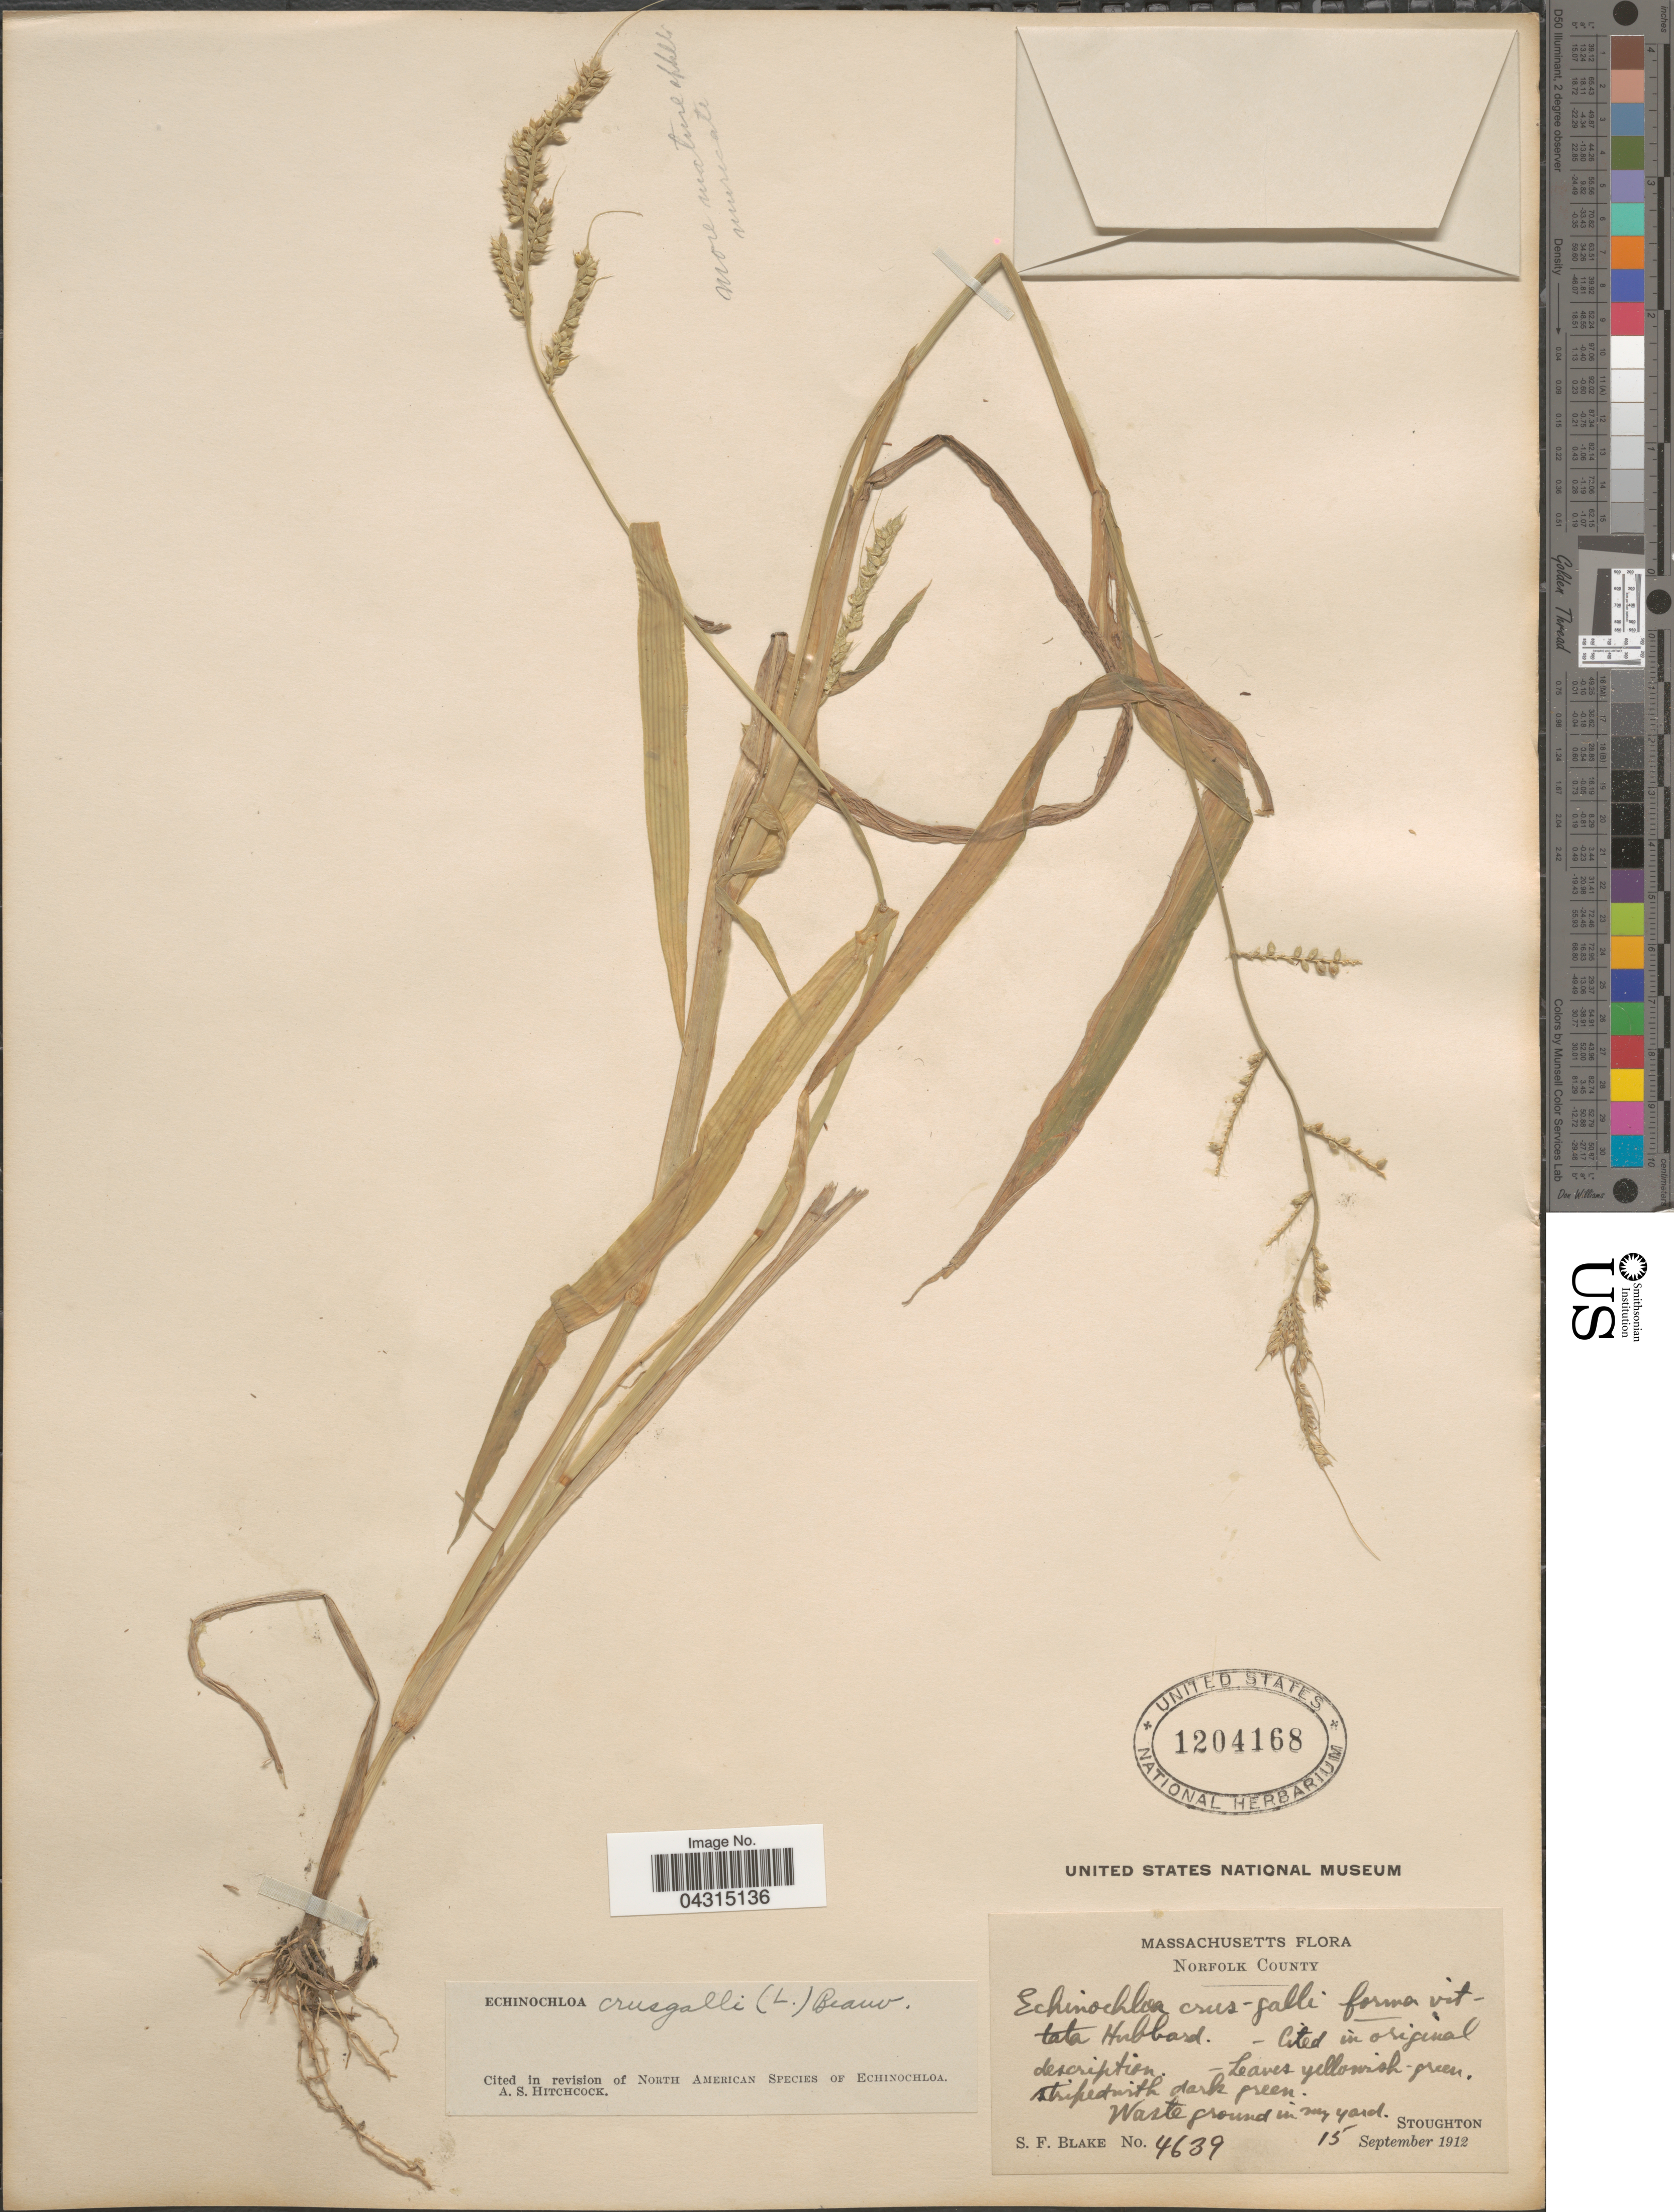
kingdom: Plantae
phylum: Tracheophyta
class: Liliopsida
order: Poales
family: Poaceae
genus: Echinochloa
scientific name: Echinochloa crus-galli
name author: (L.) P. Beauv.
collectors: S. Blake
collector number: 4639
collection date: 1912-09-15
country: United States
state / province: Massachusetts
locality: Norfolk County. Stoughton.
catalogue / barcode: US 1204168